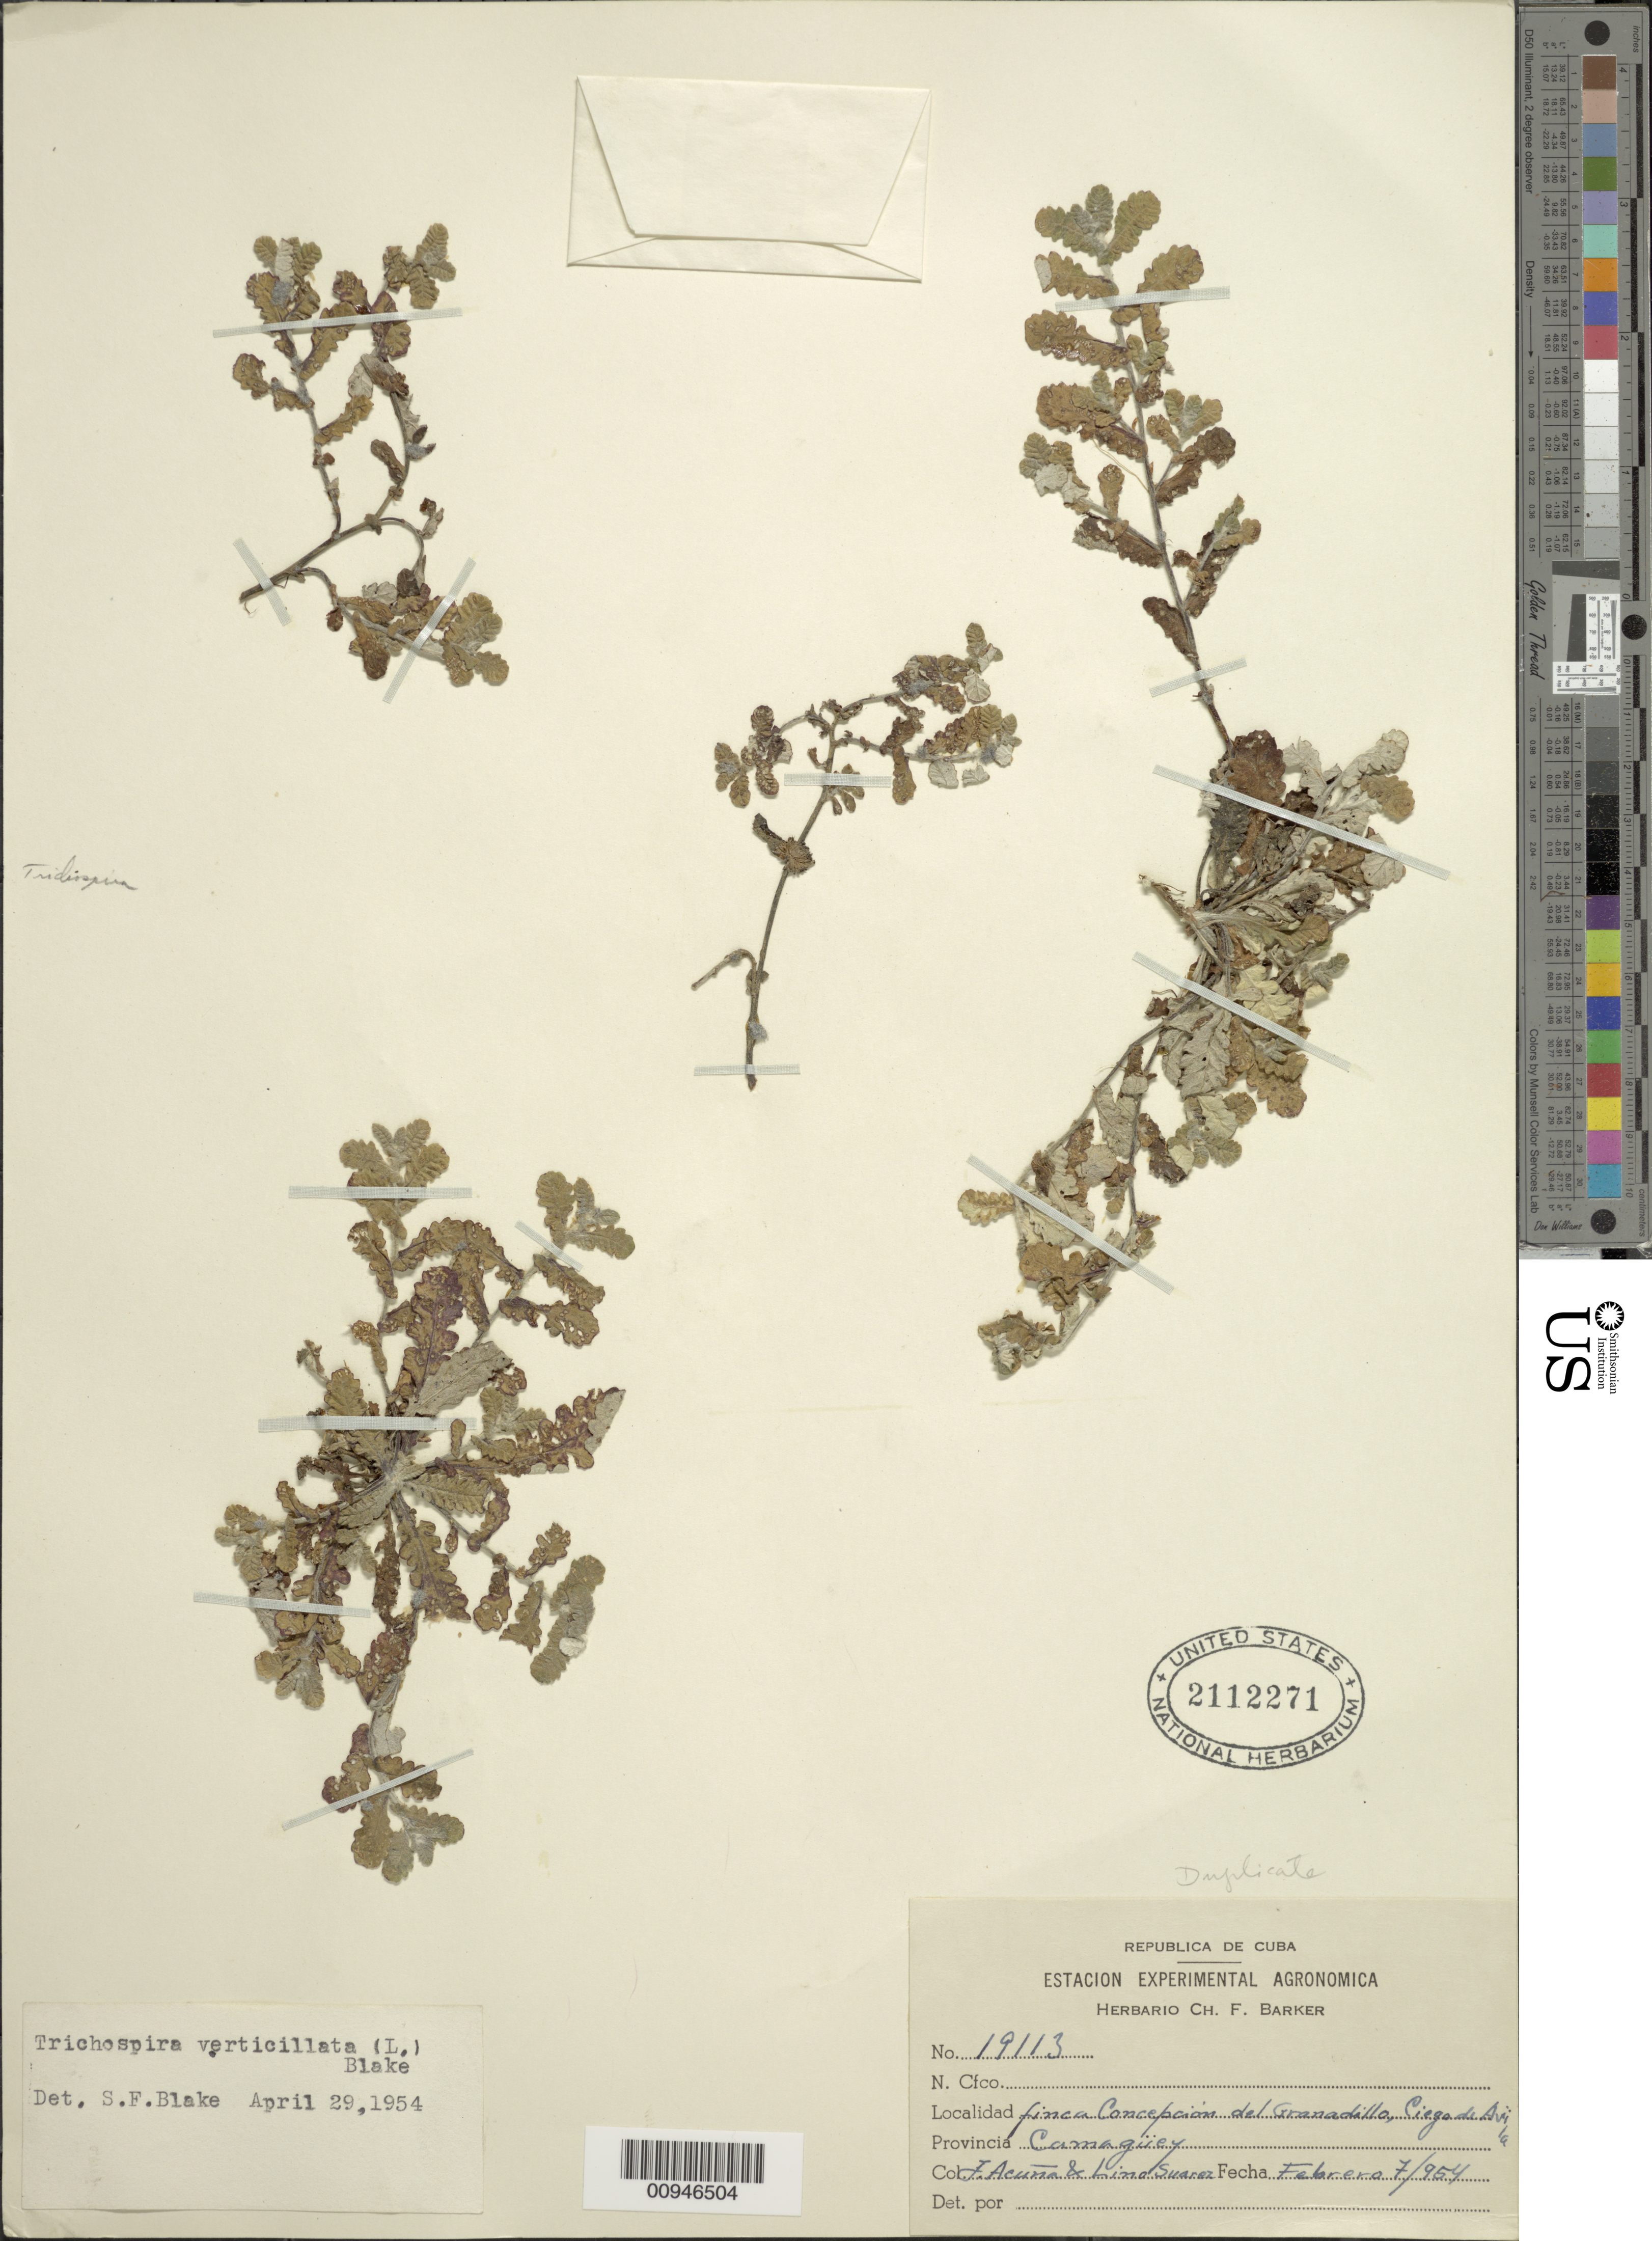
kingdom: Plantae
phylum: Tracheophyta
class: Magnoliopsida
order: Asterales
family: Asteraceae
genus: Trichospira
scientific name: Trichospira verticillata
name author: (L.) S.F. Blake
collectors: J. Acuña & L. Suarez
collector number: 19113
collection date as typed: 07 Feb 1954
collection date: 1954-02-07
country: Cuba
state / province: Camagüey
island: Cuba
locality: Ciega de Avila, finca Concepcion del Granadillo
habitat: Finca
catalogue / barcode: US 2112271